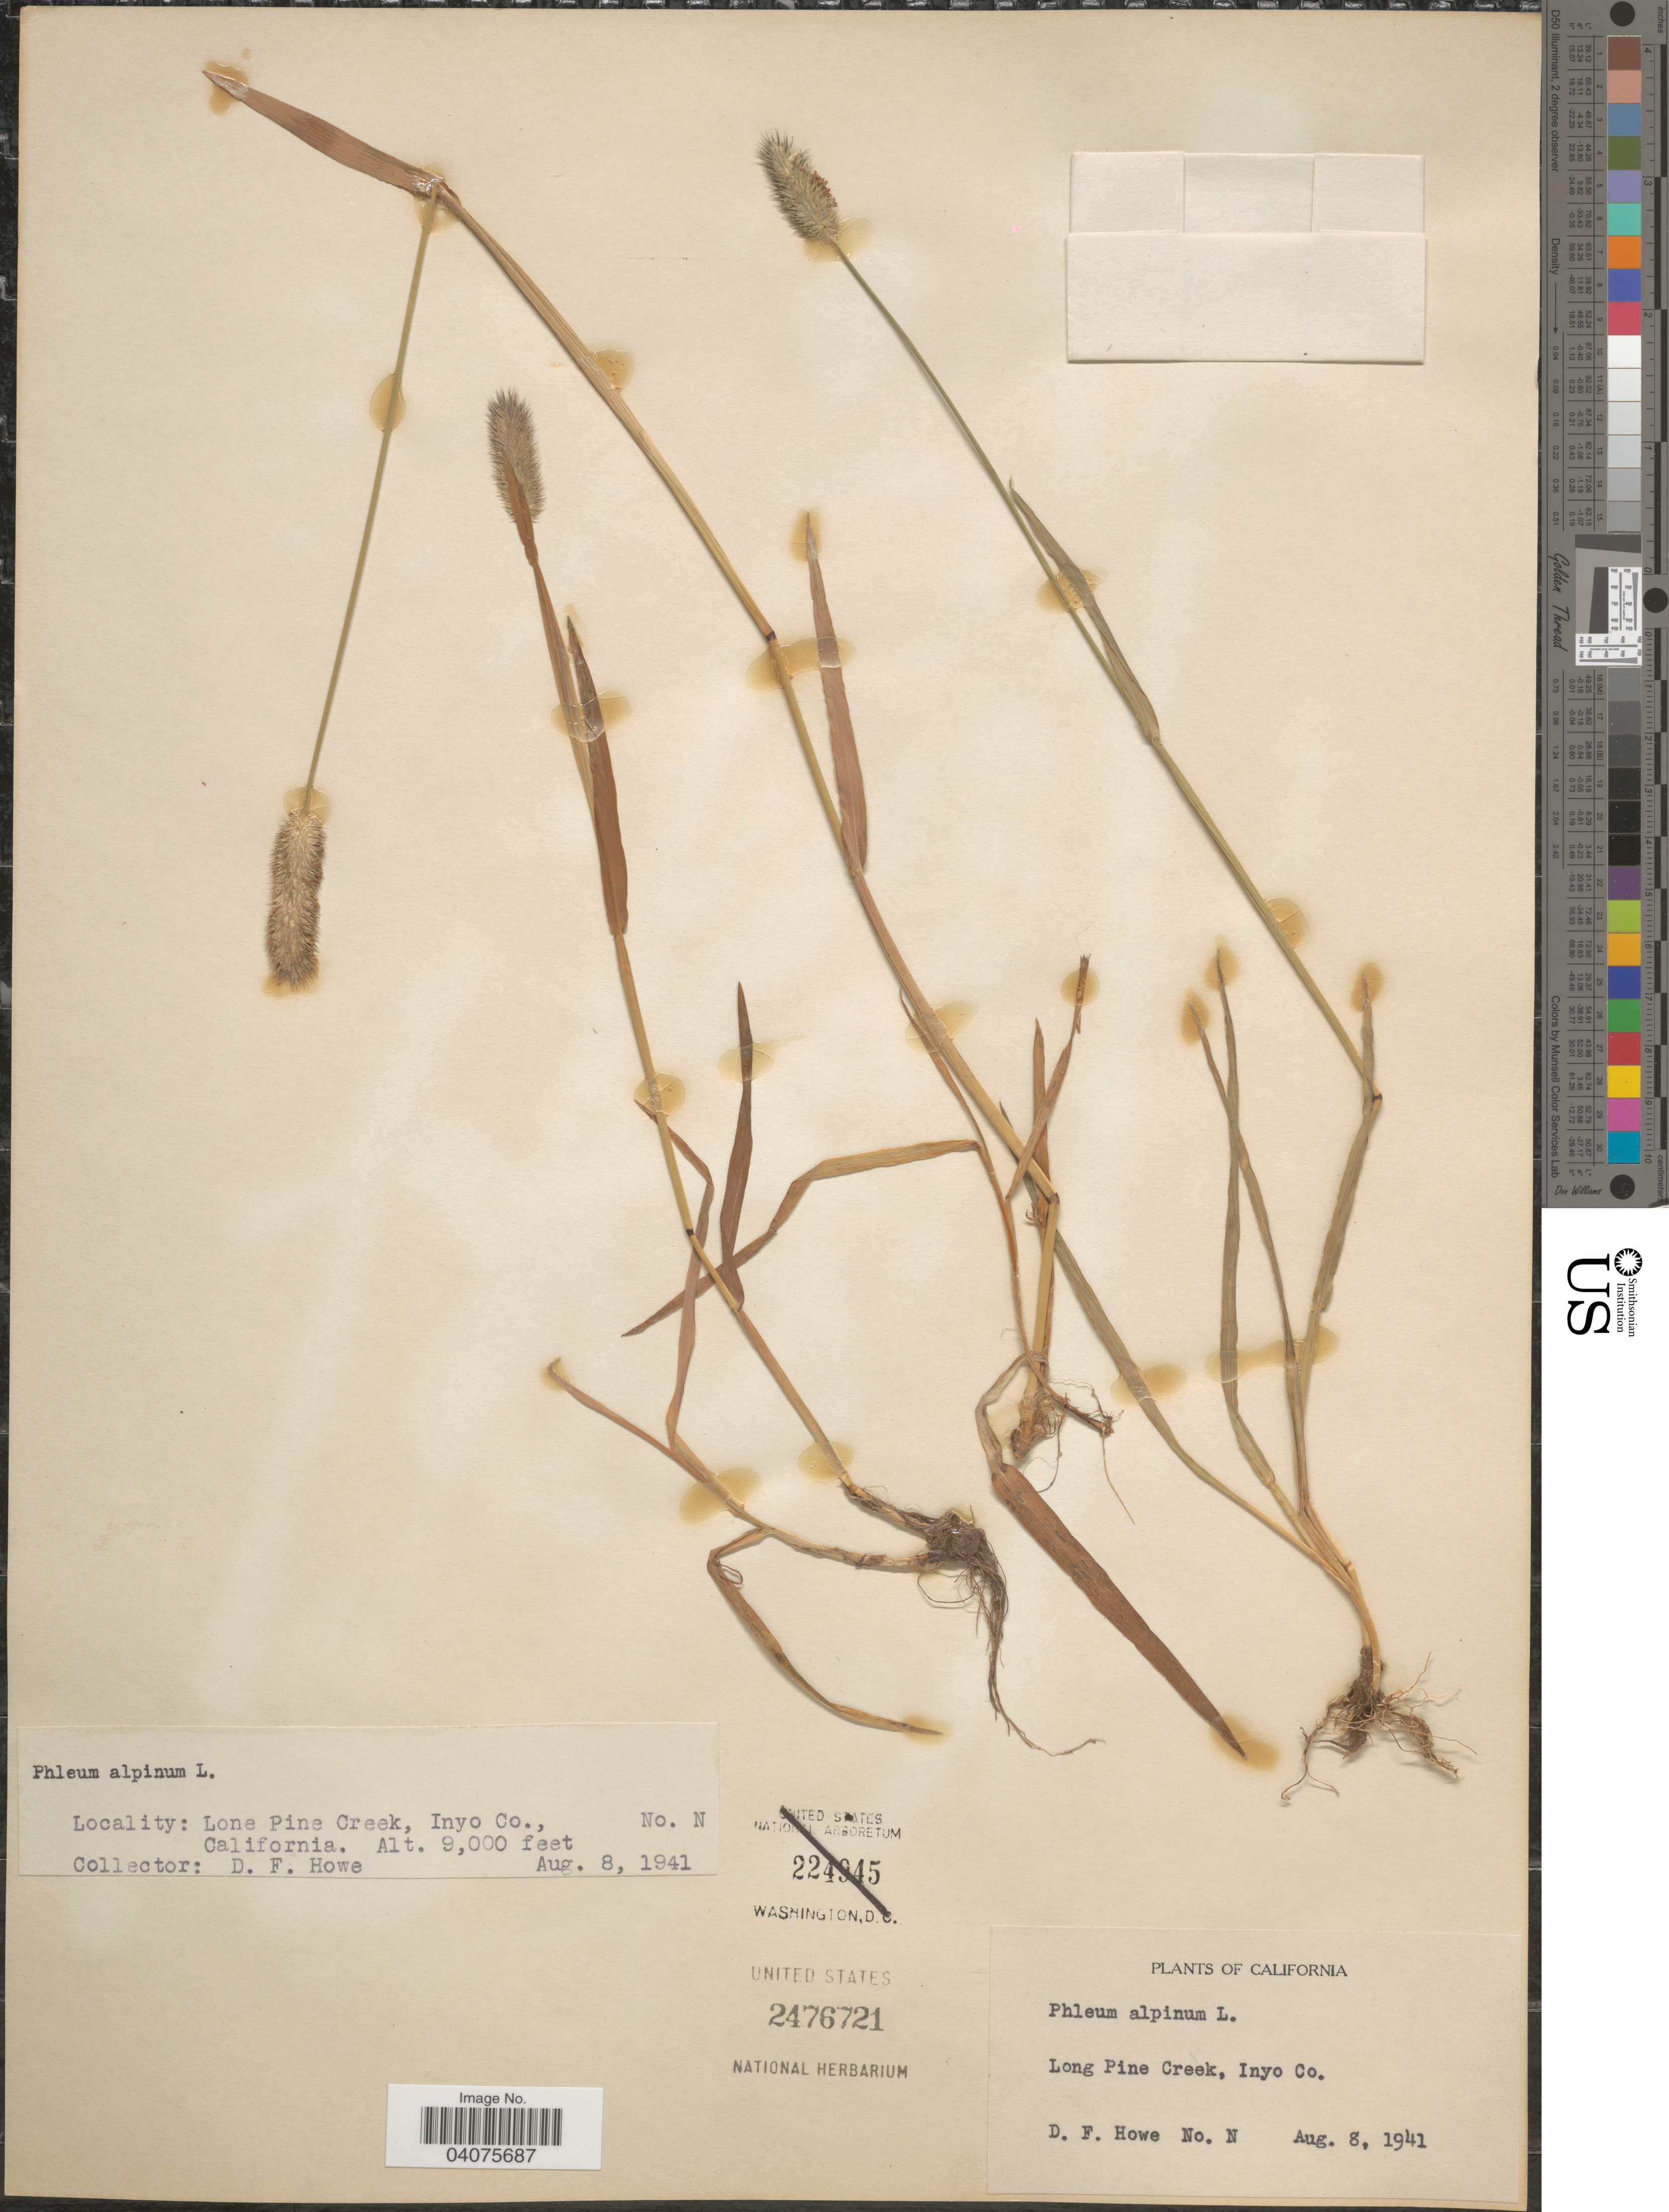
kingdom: Plantae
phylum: Tracheophyta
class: Liliopsida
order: Poales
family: Poaceae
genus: Phleum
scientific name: Phleum alpinum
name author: L.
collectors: D. Howe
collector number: N?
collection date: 1941-08-08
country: United States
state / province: California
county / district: Inyo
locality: Long Pine Creek, Inyo Co.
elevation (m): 2743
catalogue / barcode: US 2476721